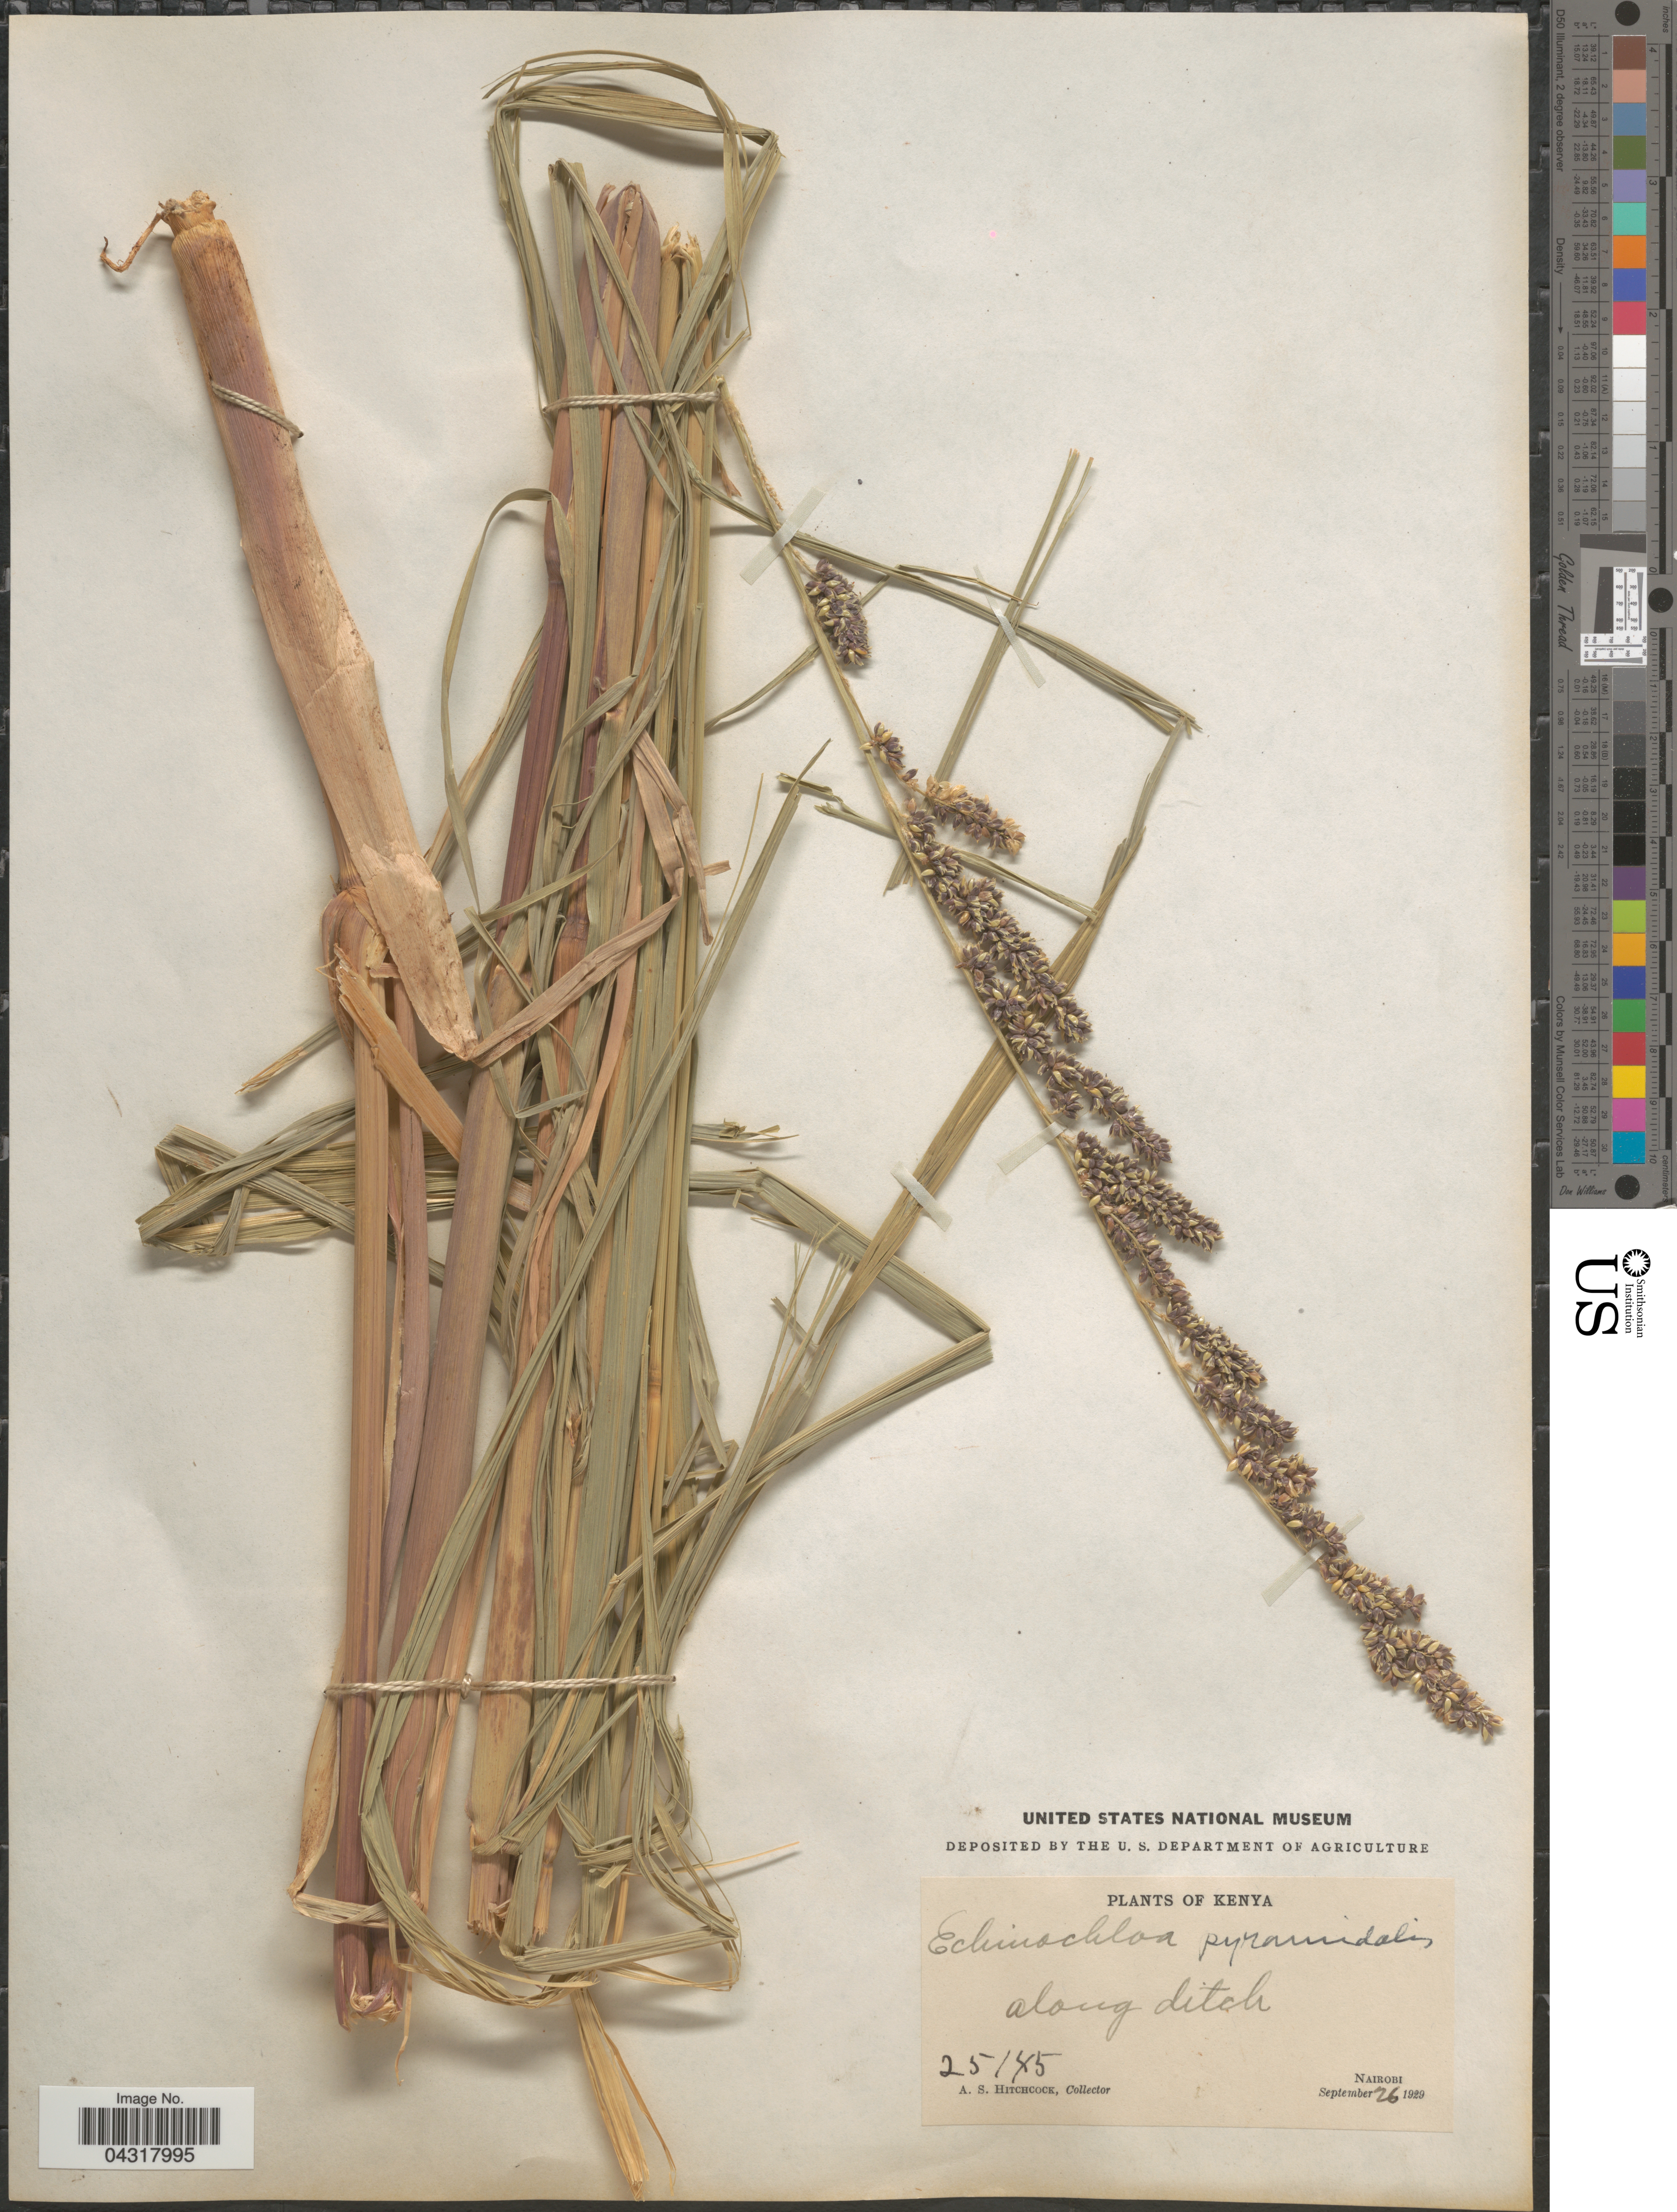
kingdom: Plantae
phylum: Tracheophyta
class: Liliopsida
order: Poales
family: Poaceae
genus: Echinochloa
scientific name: Echinochloa pyramidalis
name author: (Lam.) Hitchc. & Chase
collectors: A. S. Hitchcock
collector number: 25145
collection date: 1929-09-26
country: Kenya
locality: Along ditch. Nairobi.